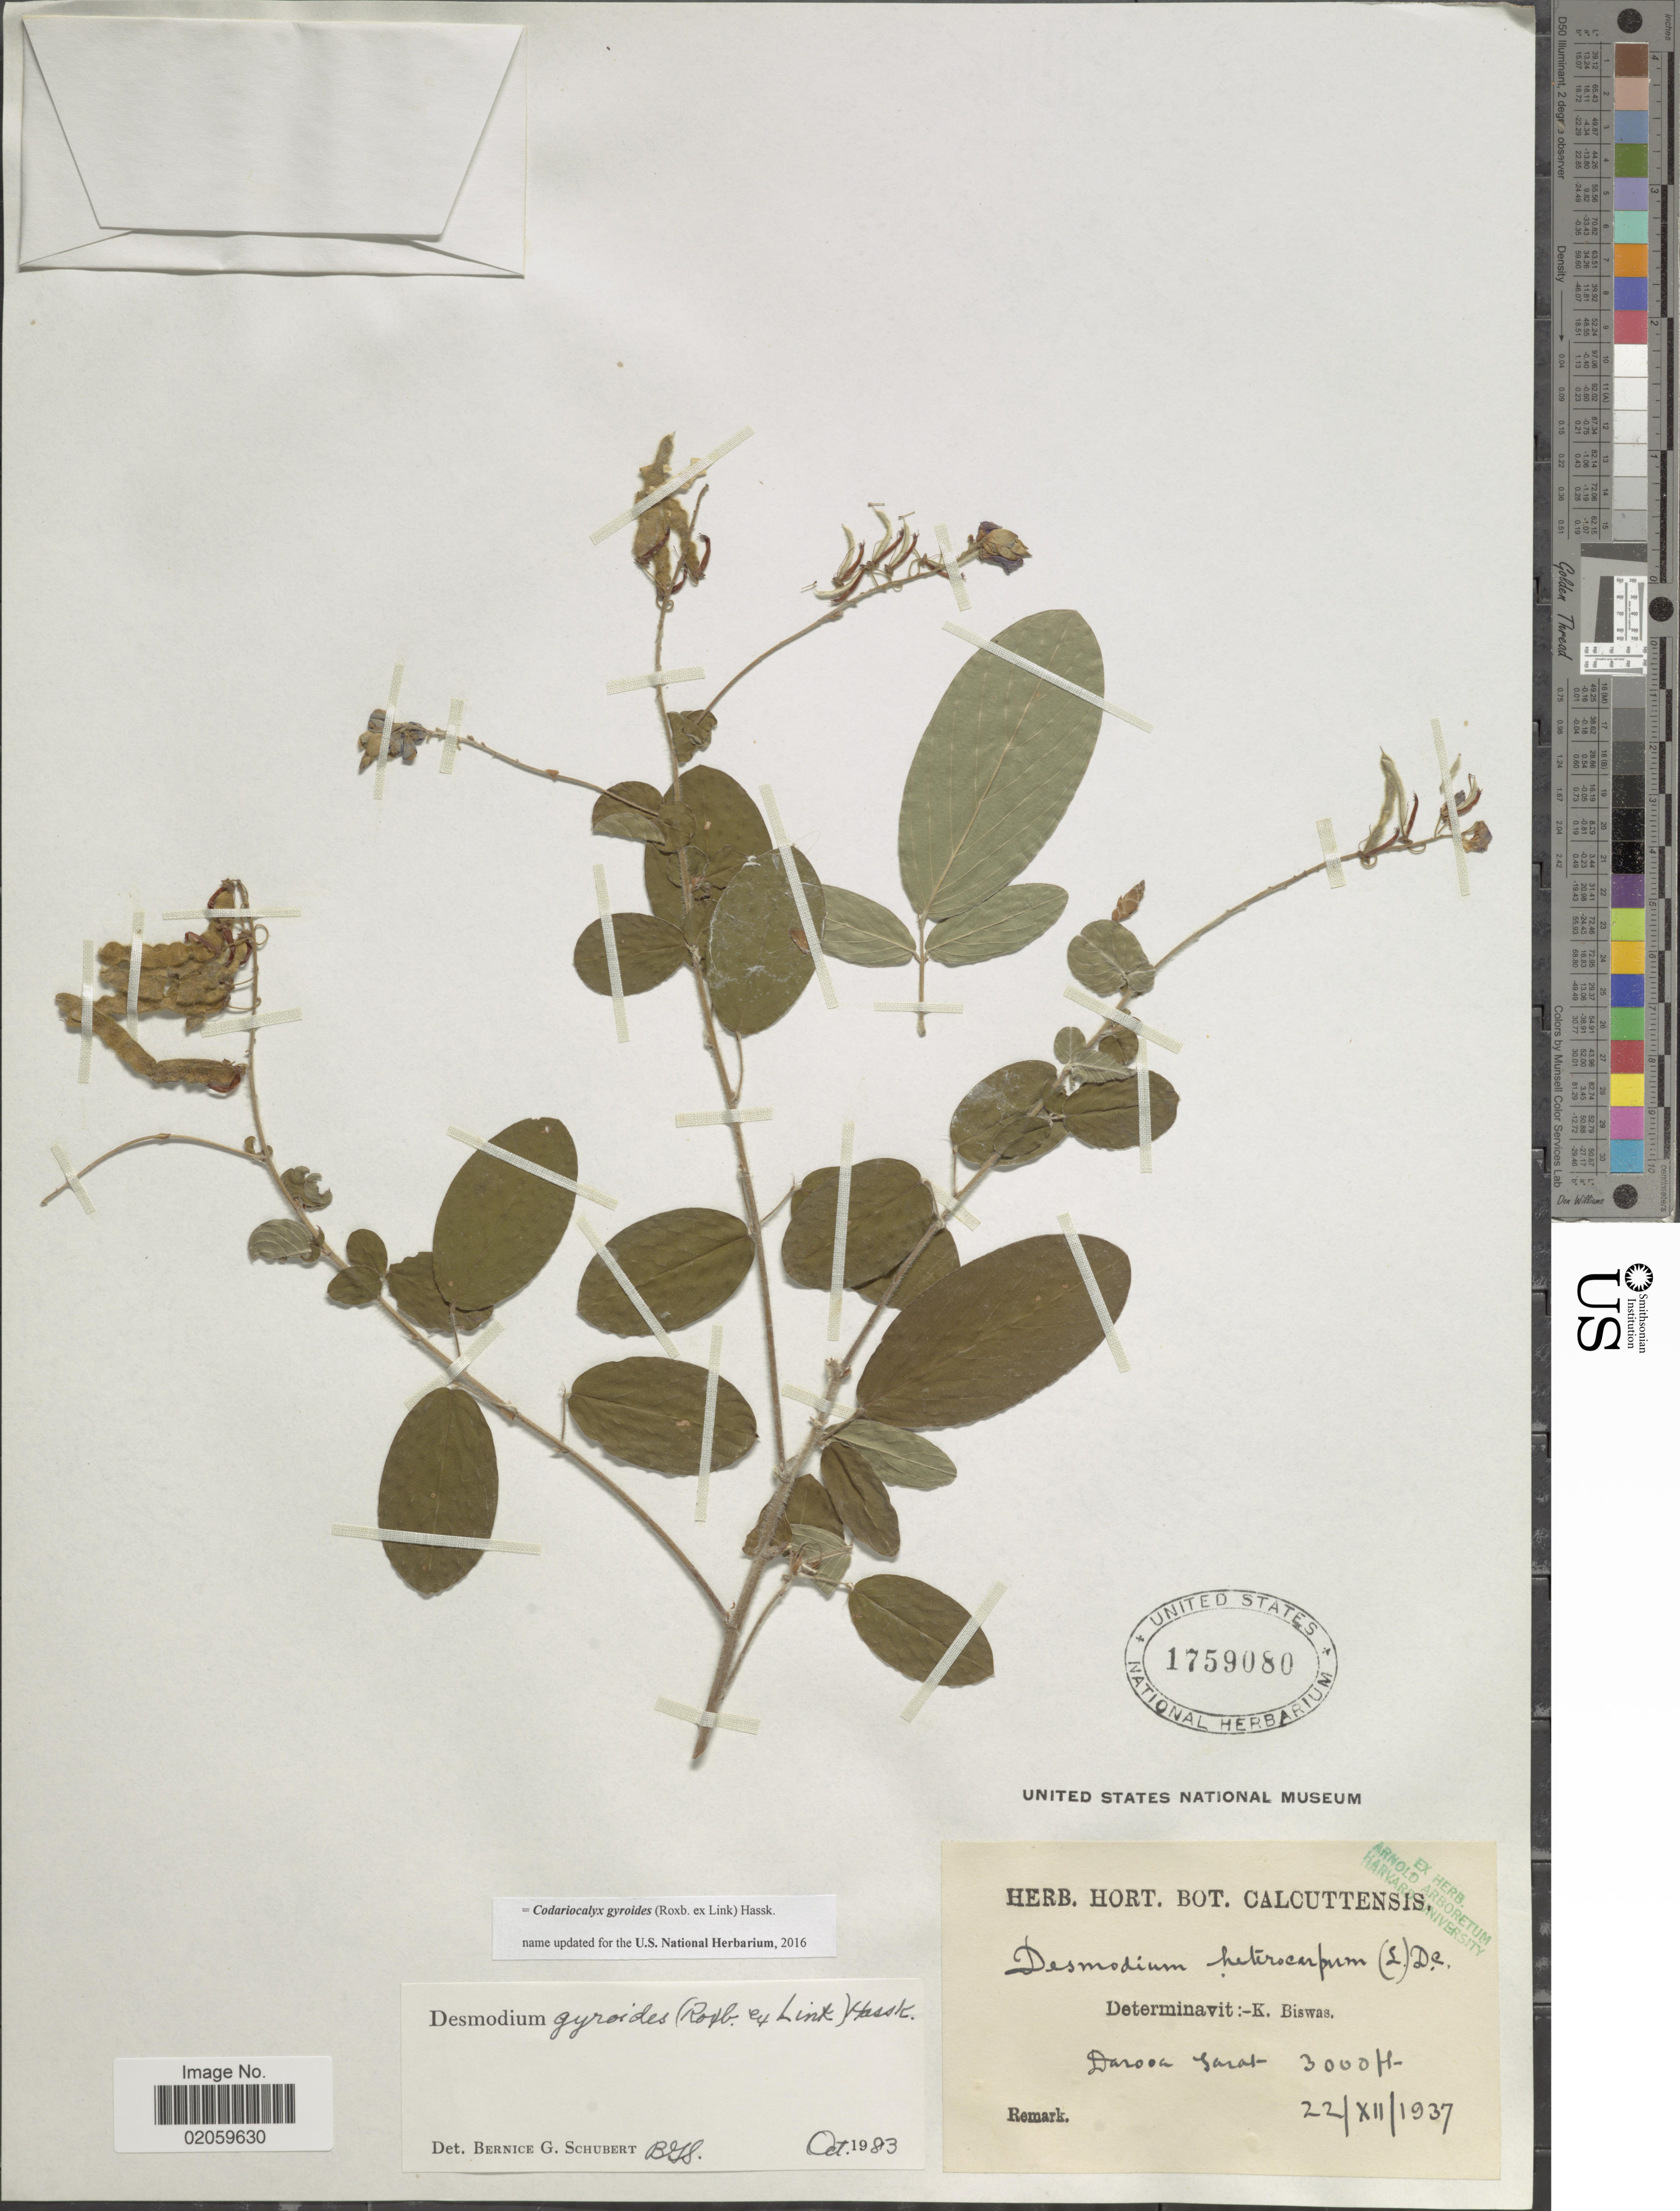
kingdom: Plantae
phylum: Tracheophyta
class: Magnoliopsida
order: Fabales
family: Fabaceae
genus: Codariocalyx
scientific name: Codariocalyx gyroides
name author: (Roxb. & Link) X.Y. Zhu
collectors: ex Herb. Hort. Bot. Calcuttensis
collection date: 1937-12-22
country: India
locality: Darooa Garat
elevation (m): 914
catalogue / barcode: US 1759080